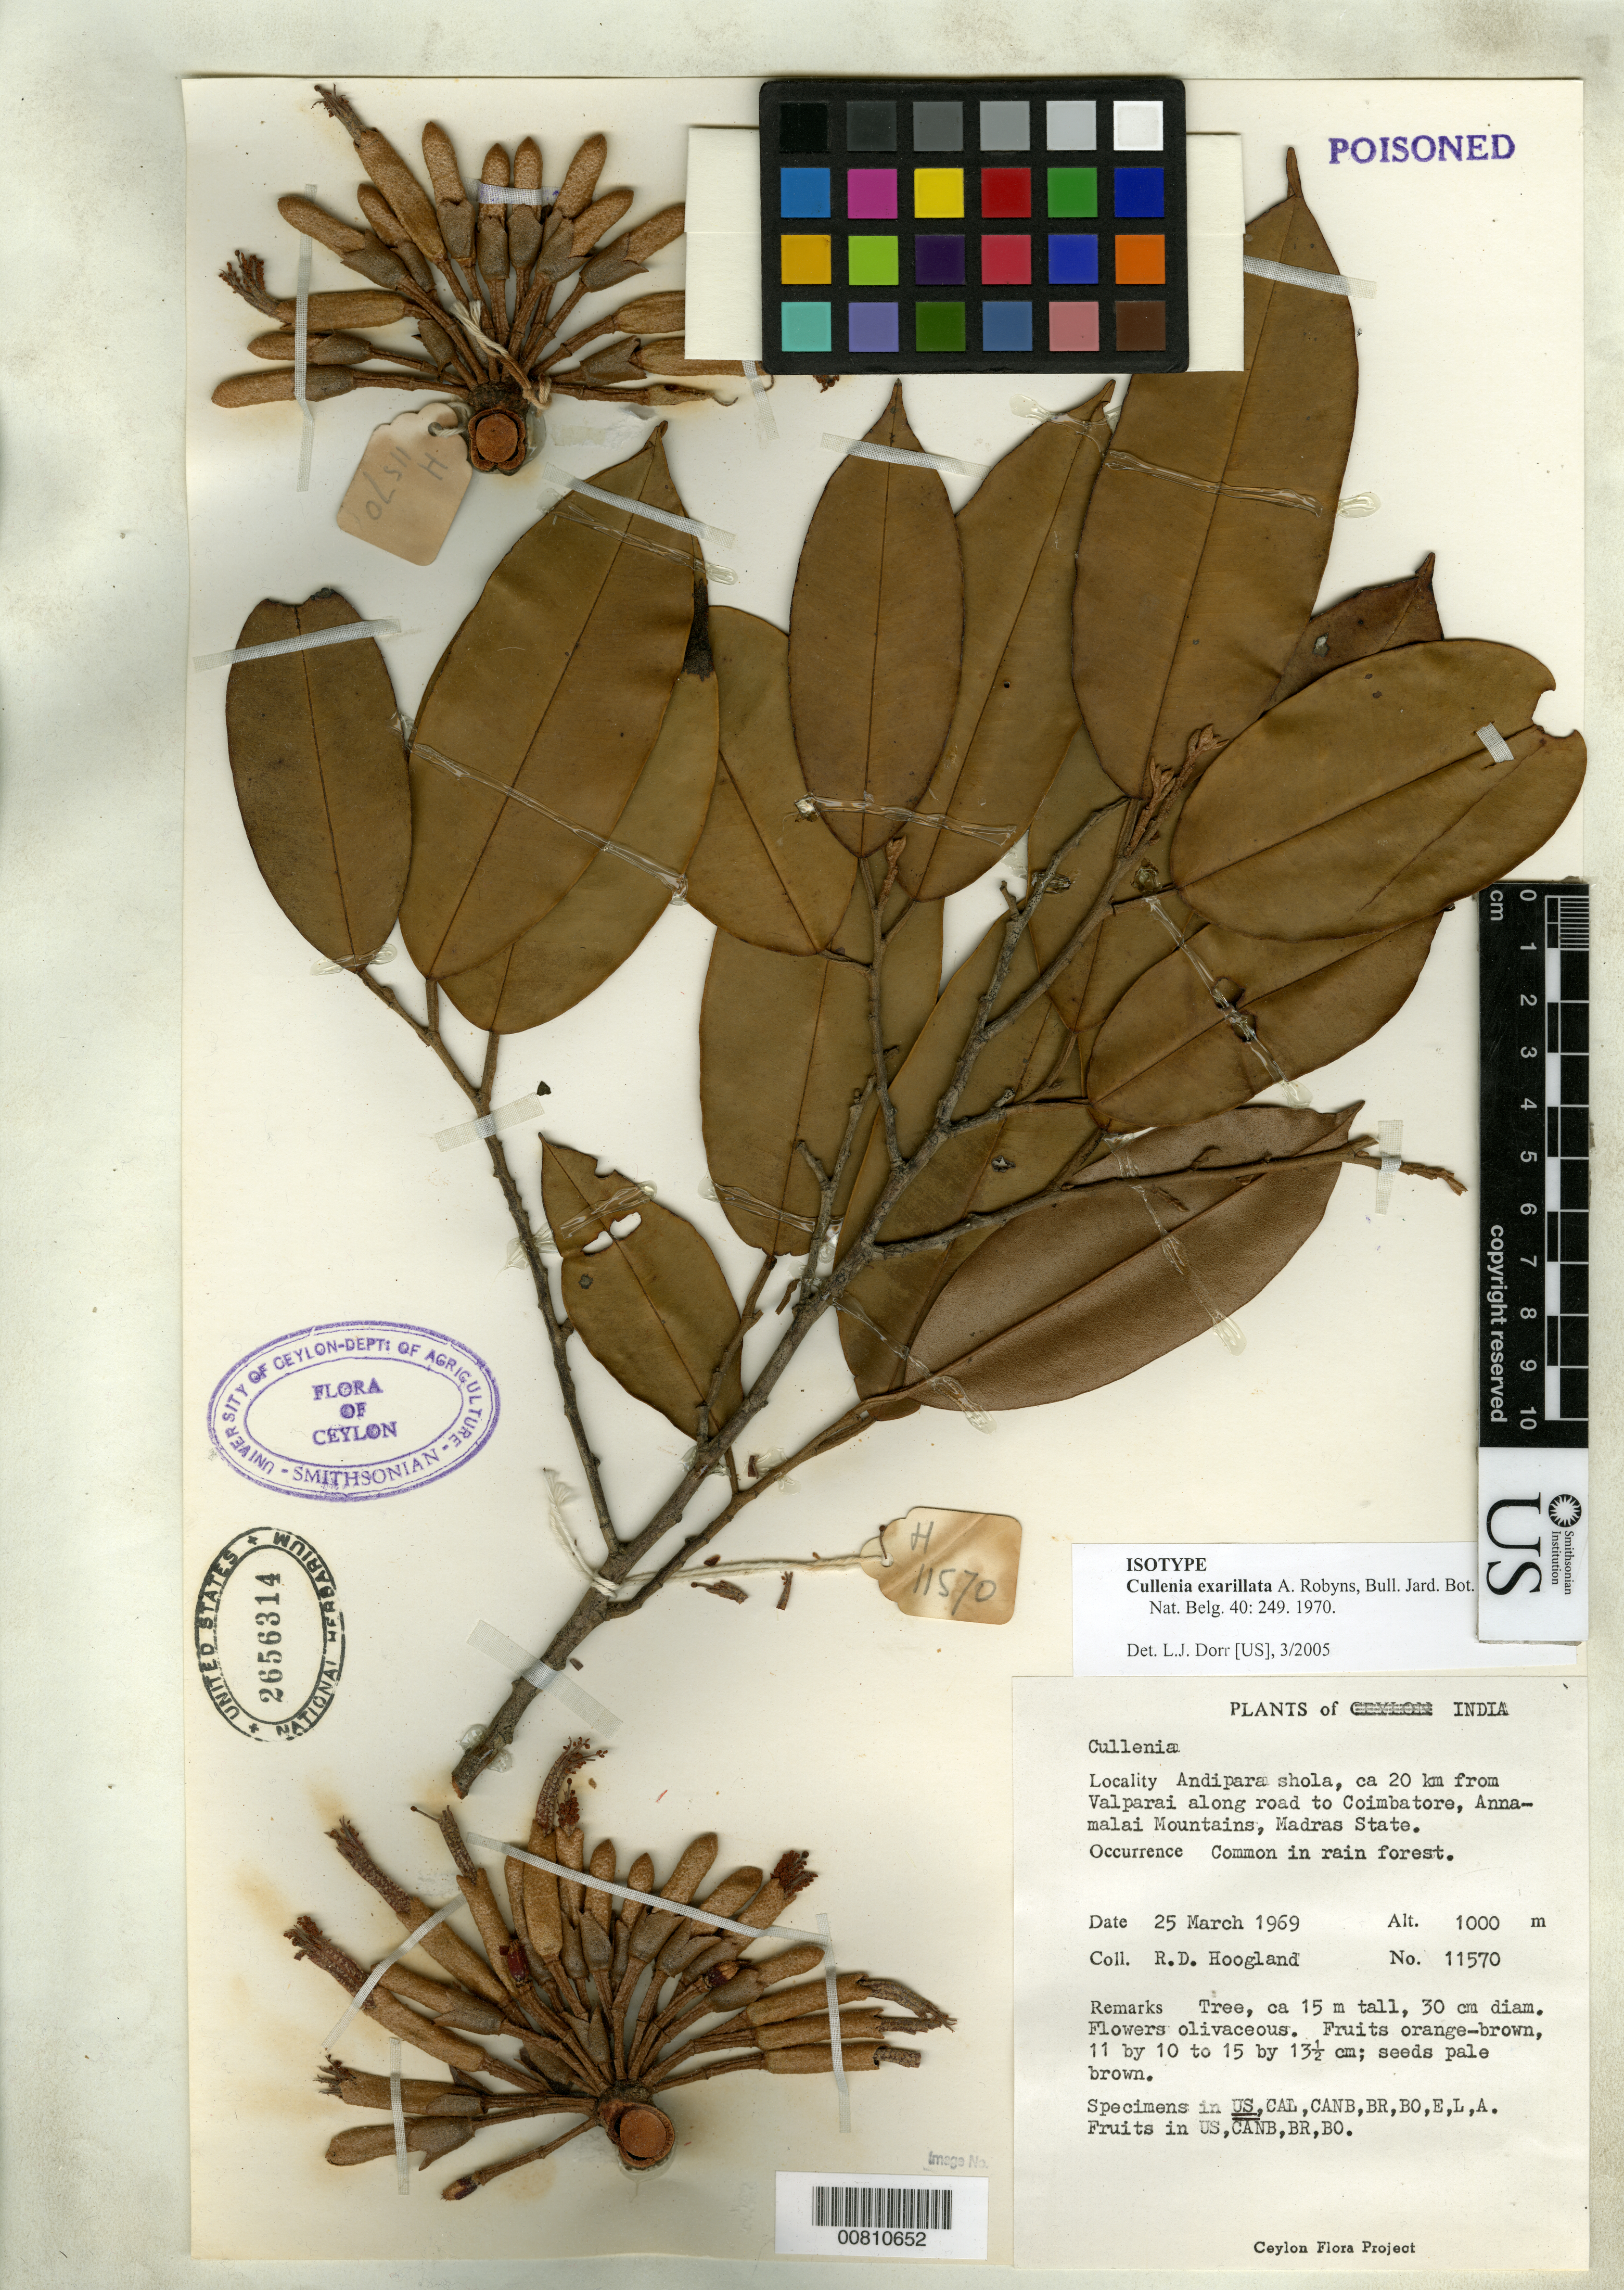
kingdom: Plantae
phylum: Tracheophyta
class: Magnoliopsida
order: Malvales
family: Malvaceae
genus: Cullenia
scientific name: Cullenia exarillata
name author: A. Robyns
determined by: Dorr, L. J., (BOT), Smithsonian Institution - National Museum of Natural History (UNITED STATES)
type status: Isotype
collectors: R. D. Hoogland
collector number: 11570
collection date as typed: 25 Mar 1969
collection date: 1969-03-25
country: India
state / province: Tamil Nadu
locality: Andipara shola, ca. 20 km from Valparai along road to Coimbatore, Annamalai Mountains, Madras State.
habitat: Common in rain forest.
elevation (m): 1000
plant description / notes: Holotype at BR.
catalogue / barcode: US 2656314